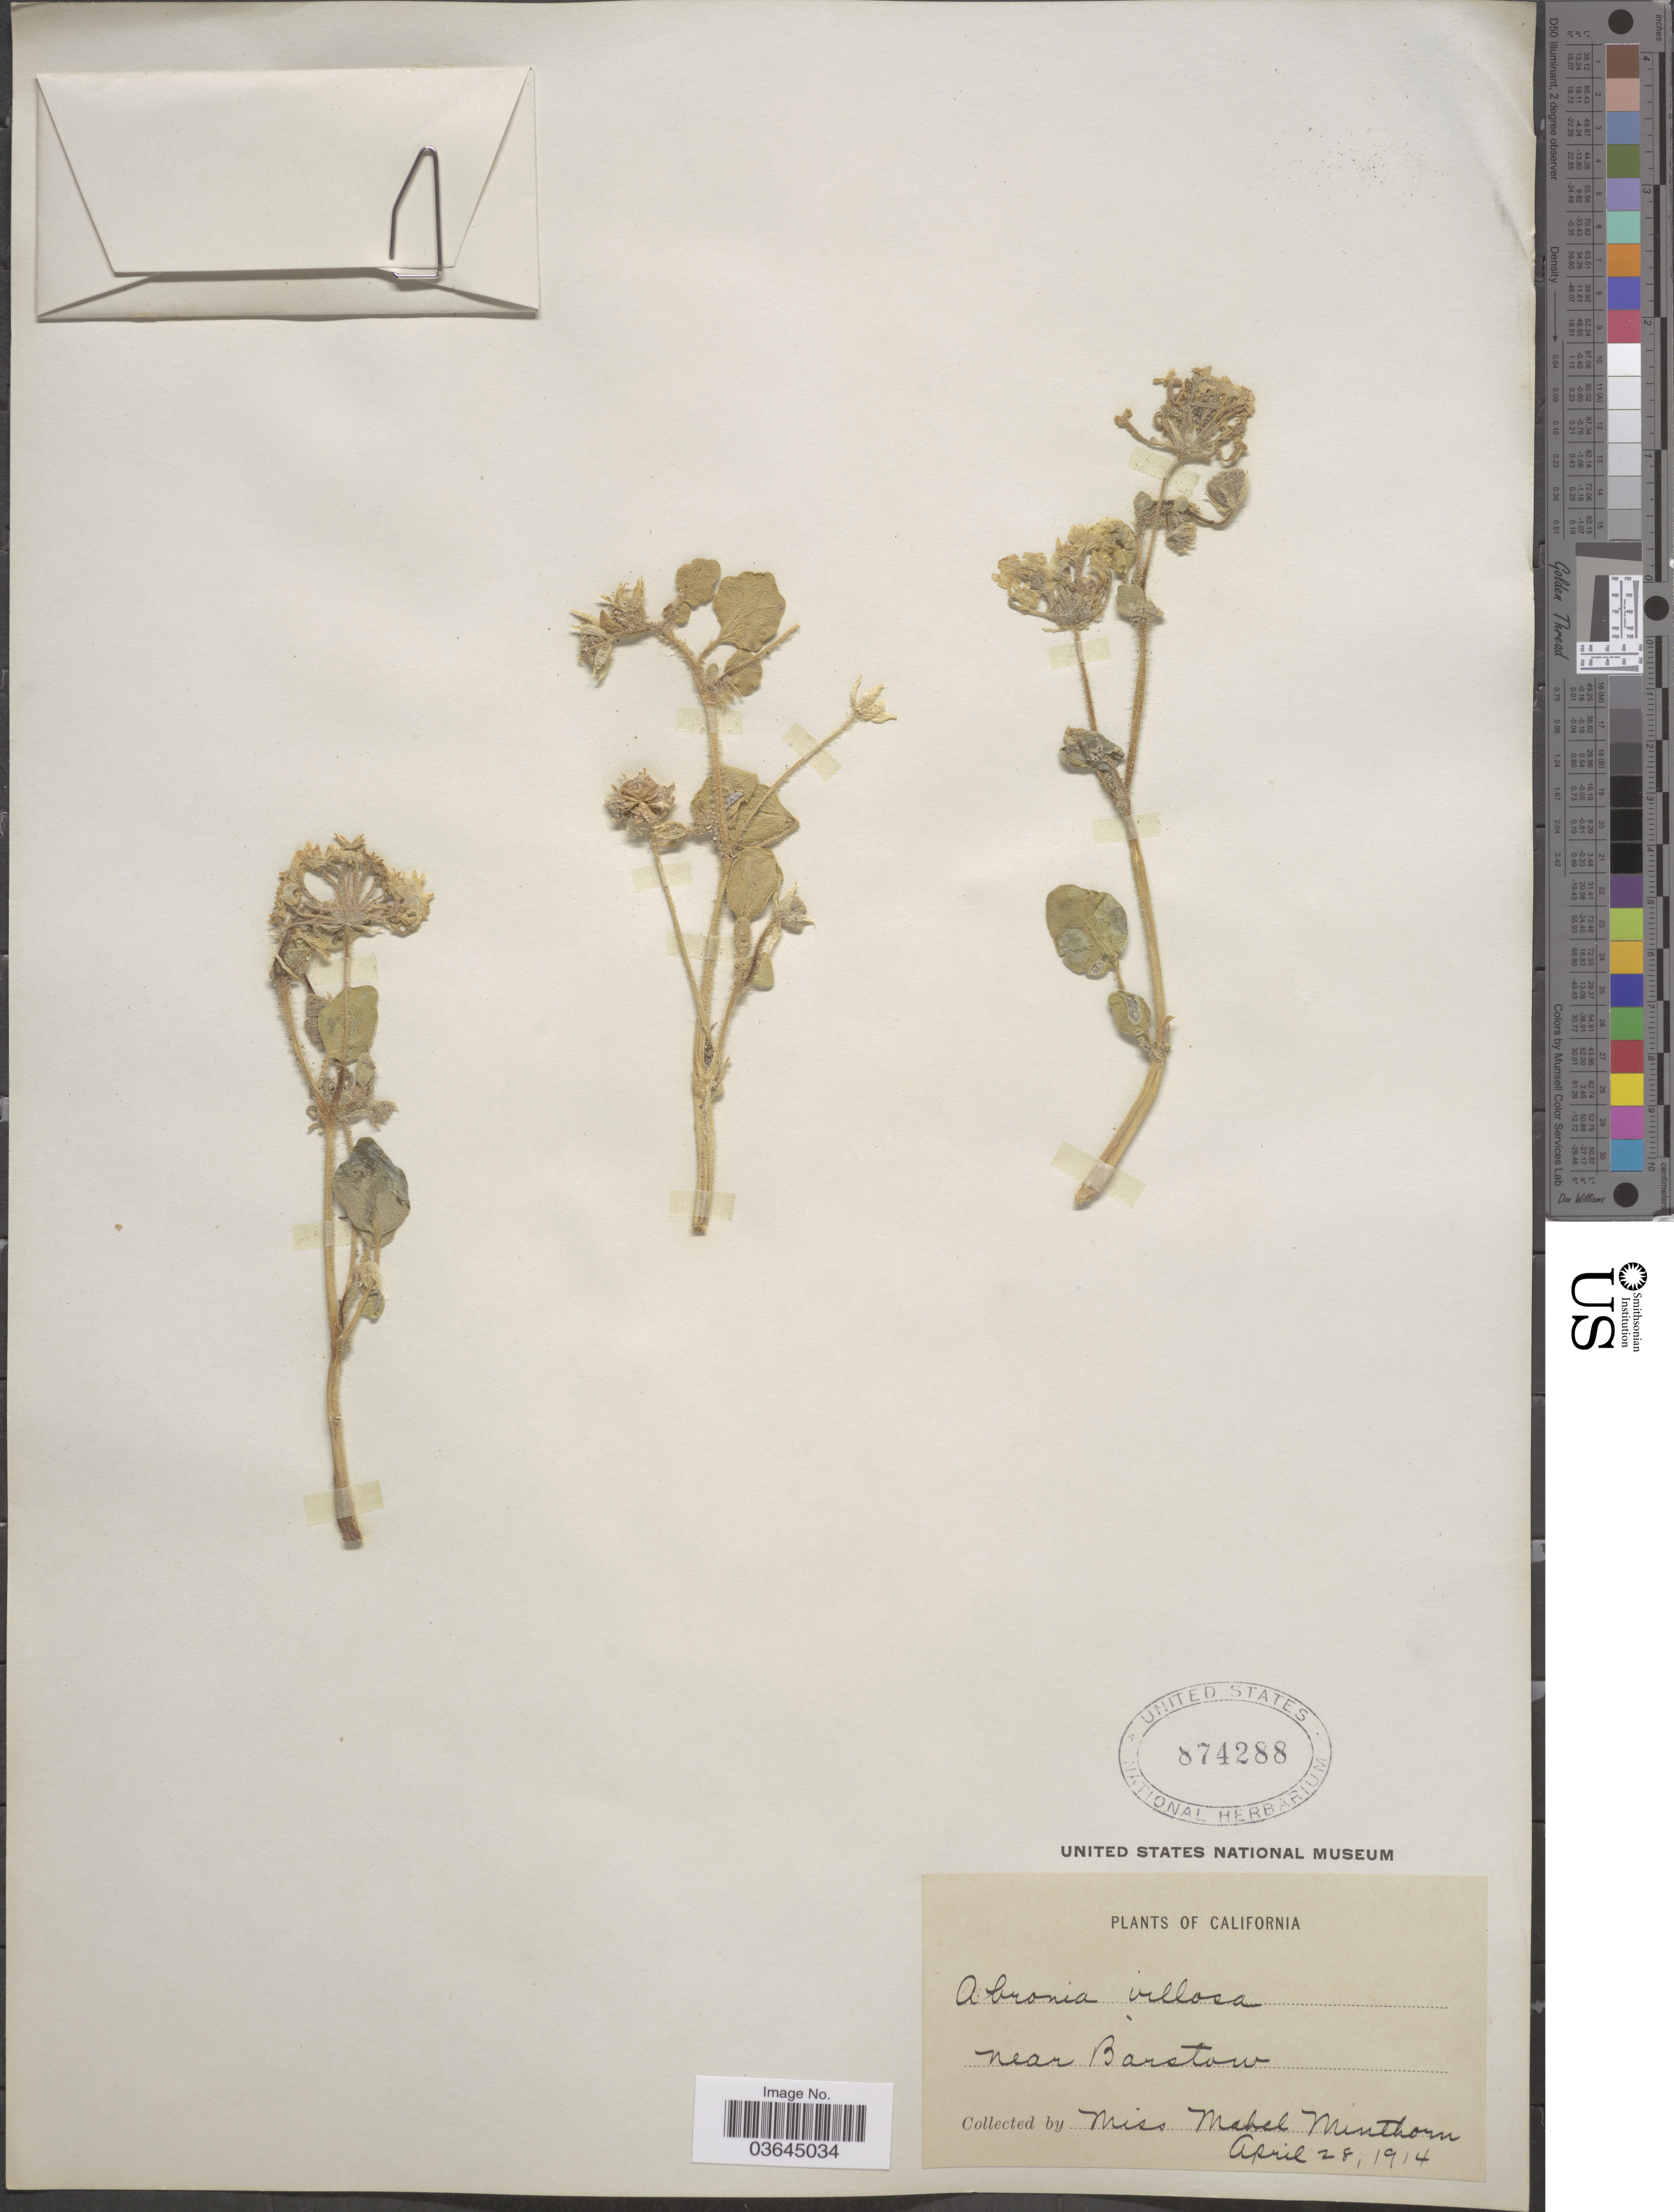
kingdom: Plantae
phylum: Tracheophyta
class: Magnoliopsida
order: Caryophyllales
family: Nyctaginaceae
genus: Abronia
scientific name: Abronia villosa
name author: S. Watson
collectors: M. Minthorn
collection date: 1914-04-28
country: United States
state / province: California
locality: Near Barstow.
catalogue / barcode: US 874288